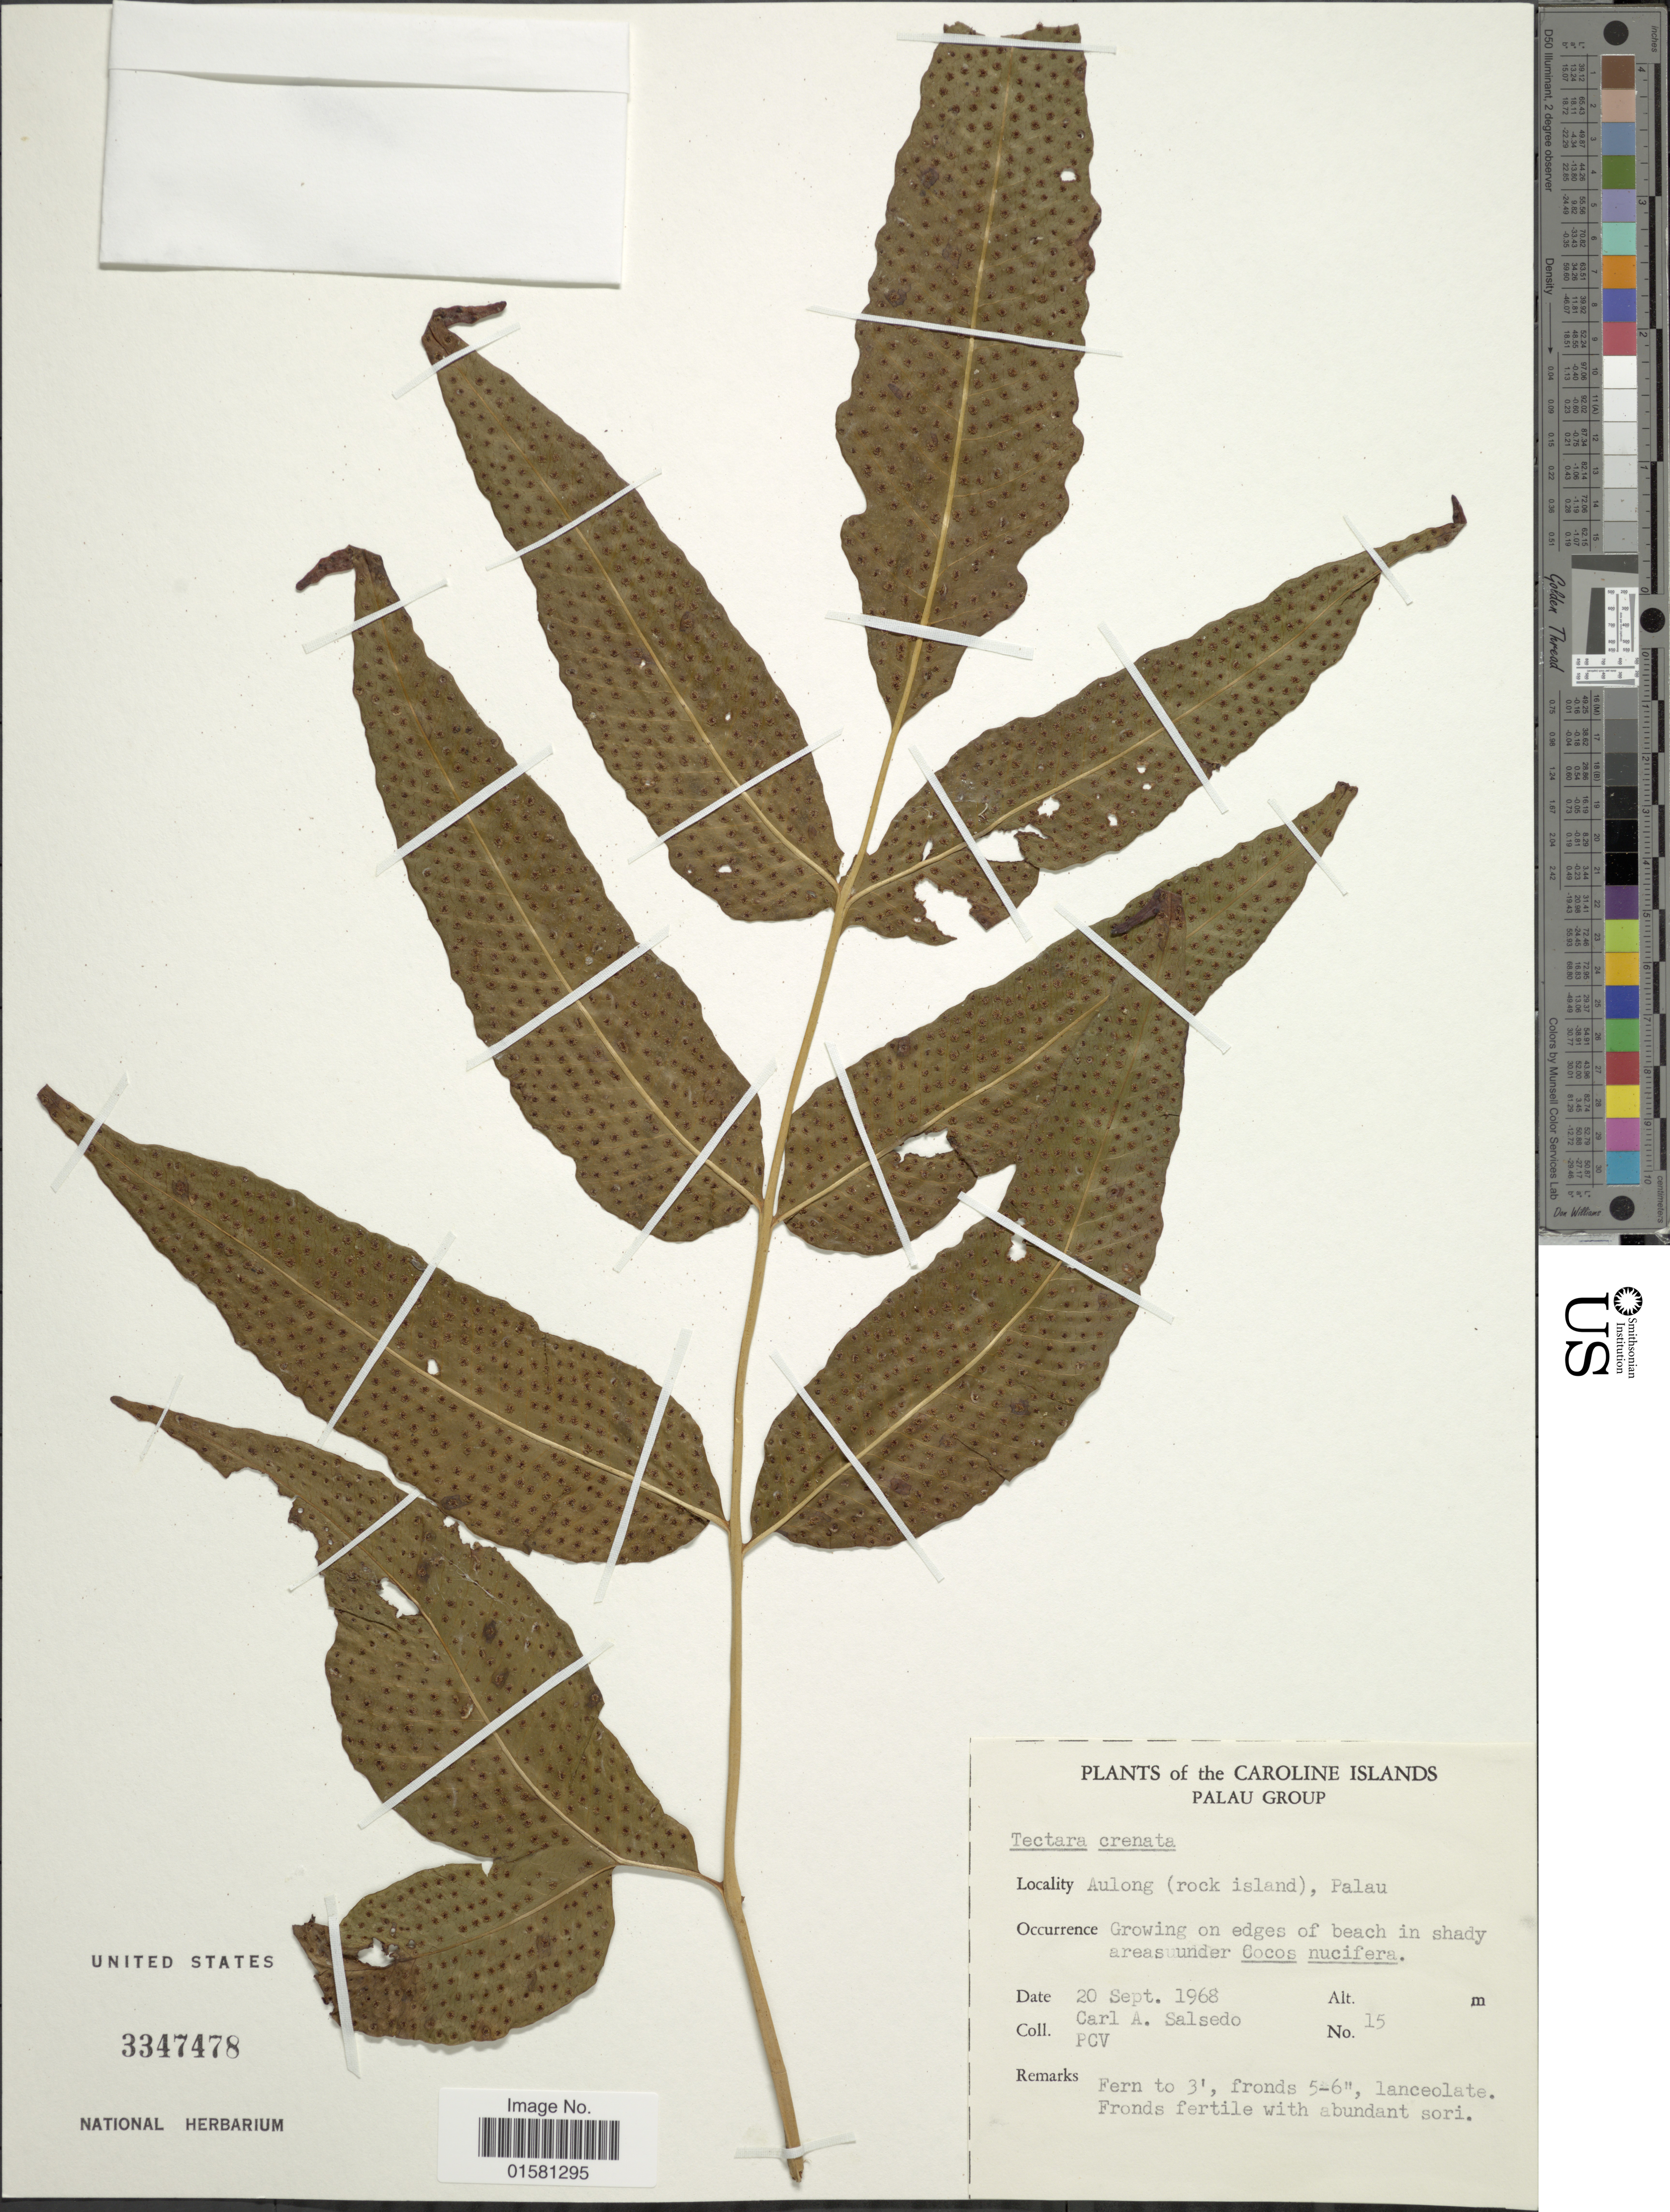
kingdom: Plantae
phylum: Tracheophyta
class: Polypodiopsida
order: Polypodiales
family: Tectariaceae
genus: Tectaria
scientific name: Tectaria crenata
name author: Cav.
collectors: C.A. Salsedo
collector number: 15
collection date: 1968-09-20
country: Palau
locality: along (rock island), Palau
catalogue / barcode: US 3347478